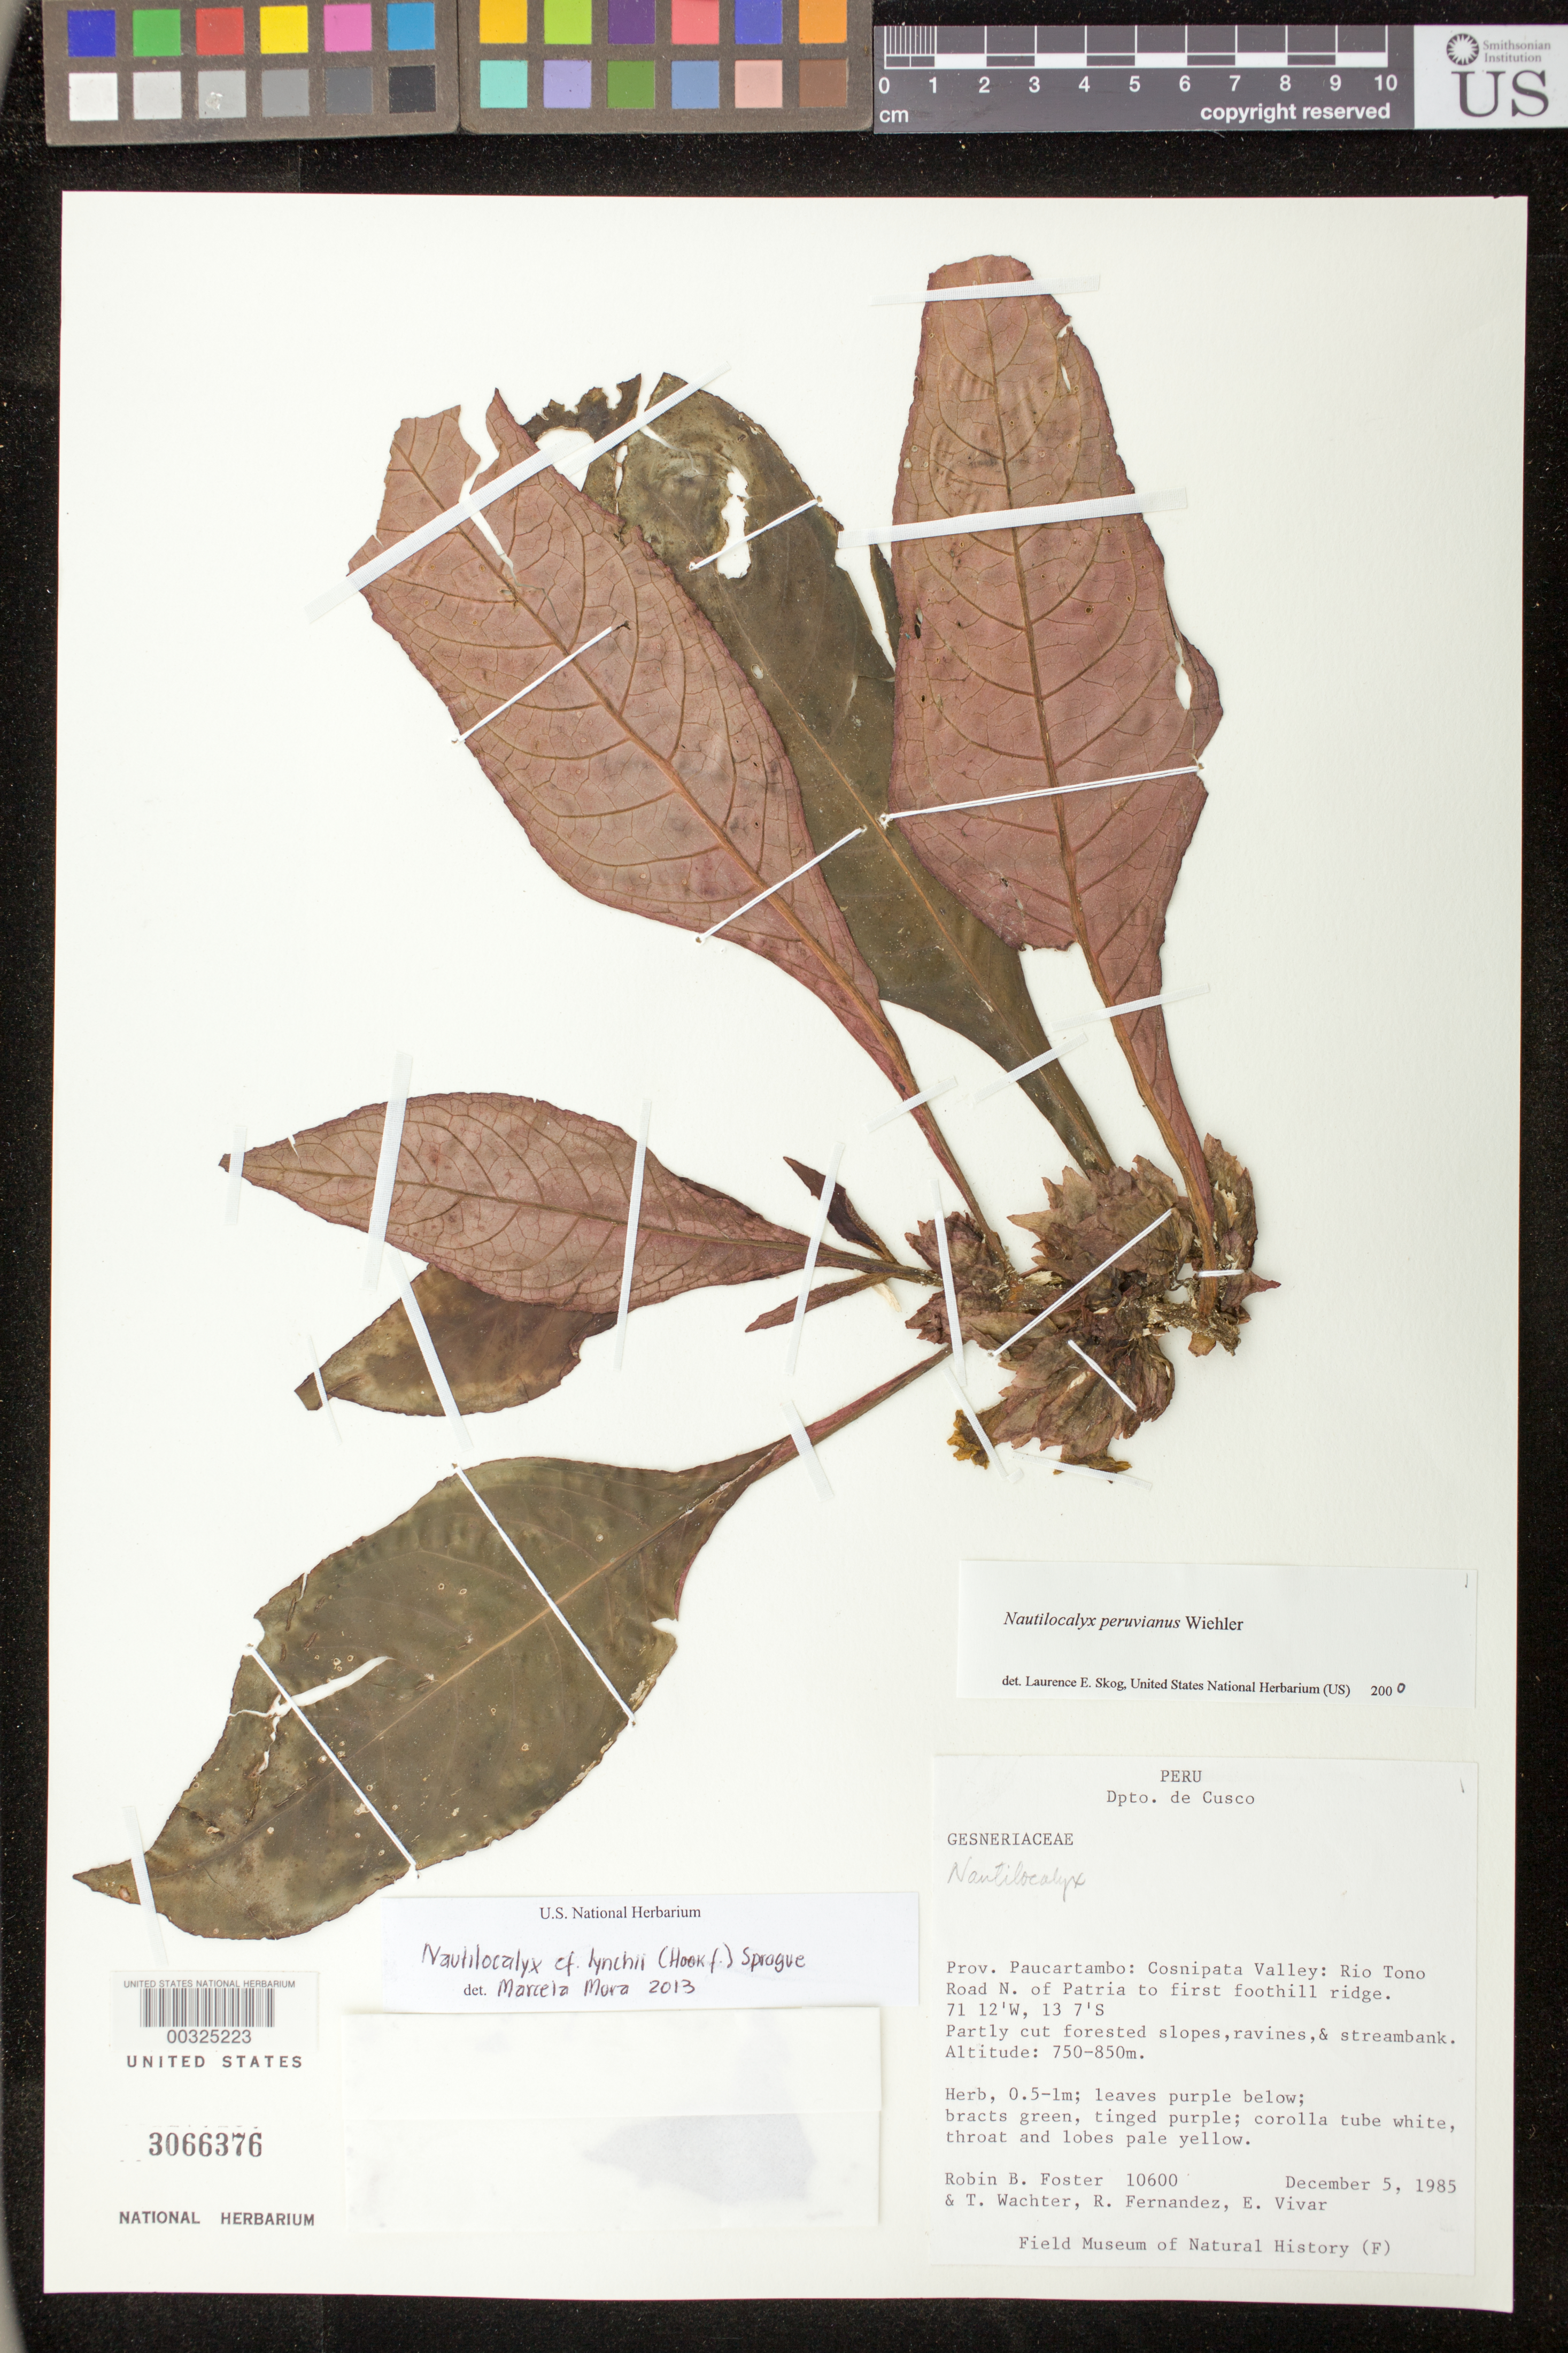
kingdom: Plantae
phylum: Tracheophyta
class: Magnoliopsida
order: Lamiales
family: Gesneriaceae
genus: Nautilocalyx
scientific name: Nautilocalyx lynchii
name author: (Hook. f.) Sprague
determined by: Mora, M. Marcela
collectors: R. B. Foster, T. Wachter, R. Fernandez & E. Vivar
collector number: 10600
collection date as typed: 05 Dec 1985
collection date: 1985-12-05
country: Peru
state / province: Cusco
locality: Prov. Paucartambo; Cosnipata Valley, Rio Tono Road N. of Patria to first foothill ridge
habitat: Partly cut forested slopes, ravines, & streambank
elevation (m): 750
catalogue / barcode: US 3066376